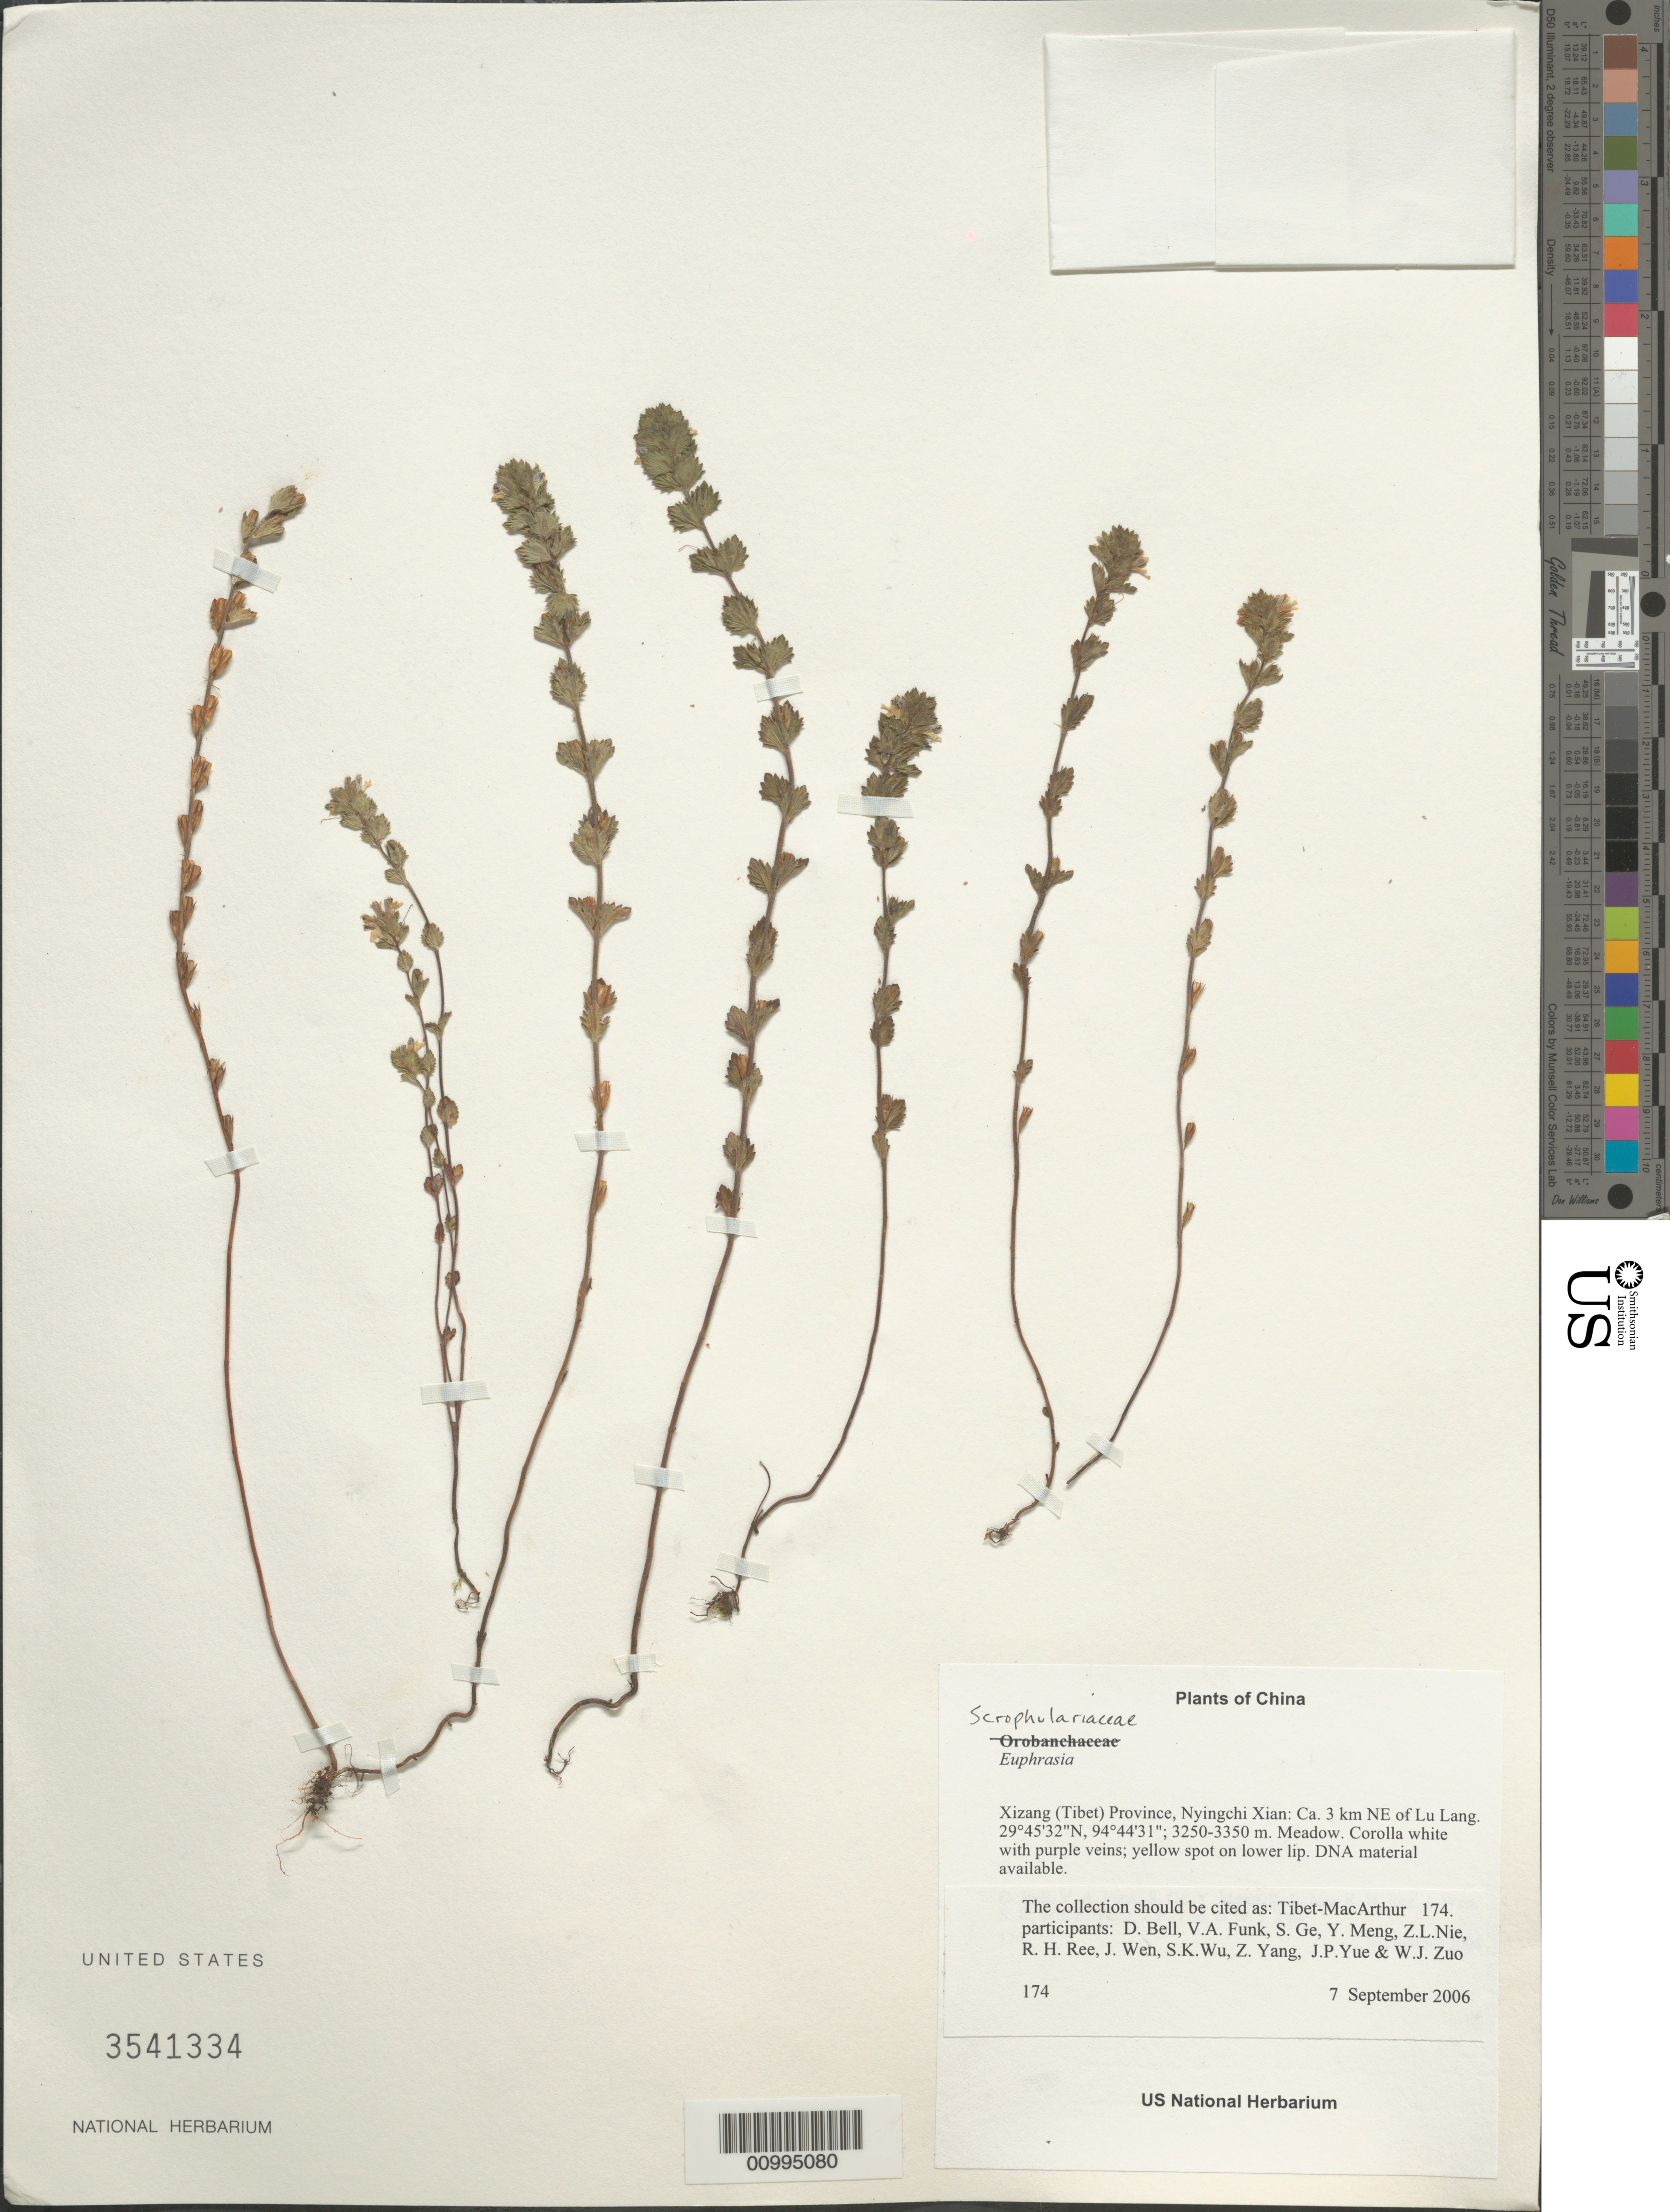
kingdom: Plantae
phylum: Tracheophyta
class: Magnoliopsida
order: Lamiales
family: Orobanchaceae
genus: Euphrasia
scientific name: Euphrasia sp.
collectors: Tibet-MacArthur, D. A. Bell, V. Funk, S. Ge, Y. Meng, Z. Nie, R. Ree, J. Wen, S. K. Wu, Z. Yang, J. Yue & W. Zuo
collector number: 174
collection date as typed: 07 Sep 2006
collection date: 2006-09-07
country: China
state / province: Xizang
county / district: Nyingchi Xian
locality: Ca. 3 km NE of Lu Lang.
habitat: Mixed broadleaved (Quercus, Betula) and coniferous (Picea) forest and adjacent wet meadows. Meadow.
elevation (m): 3250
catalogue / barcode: US 3541334